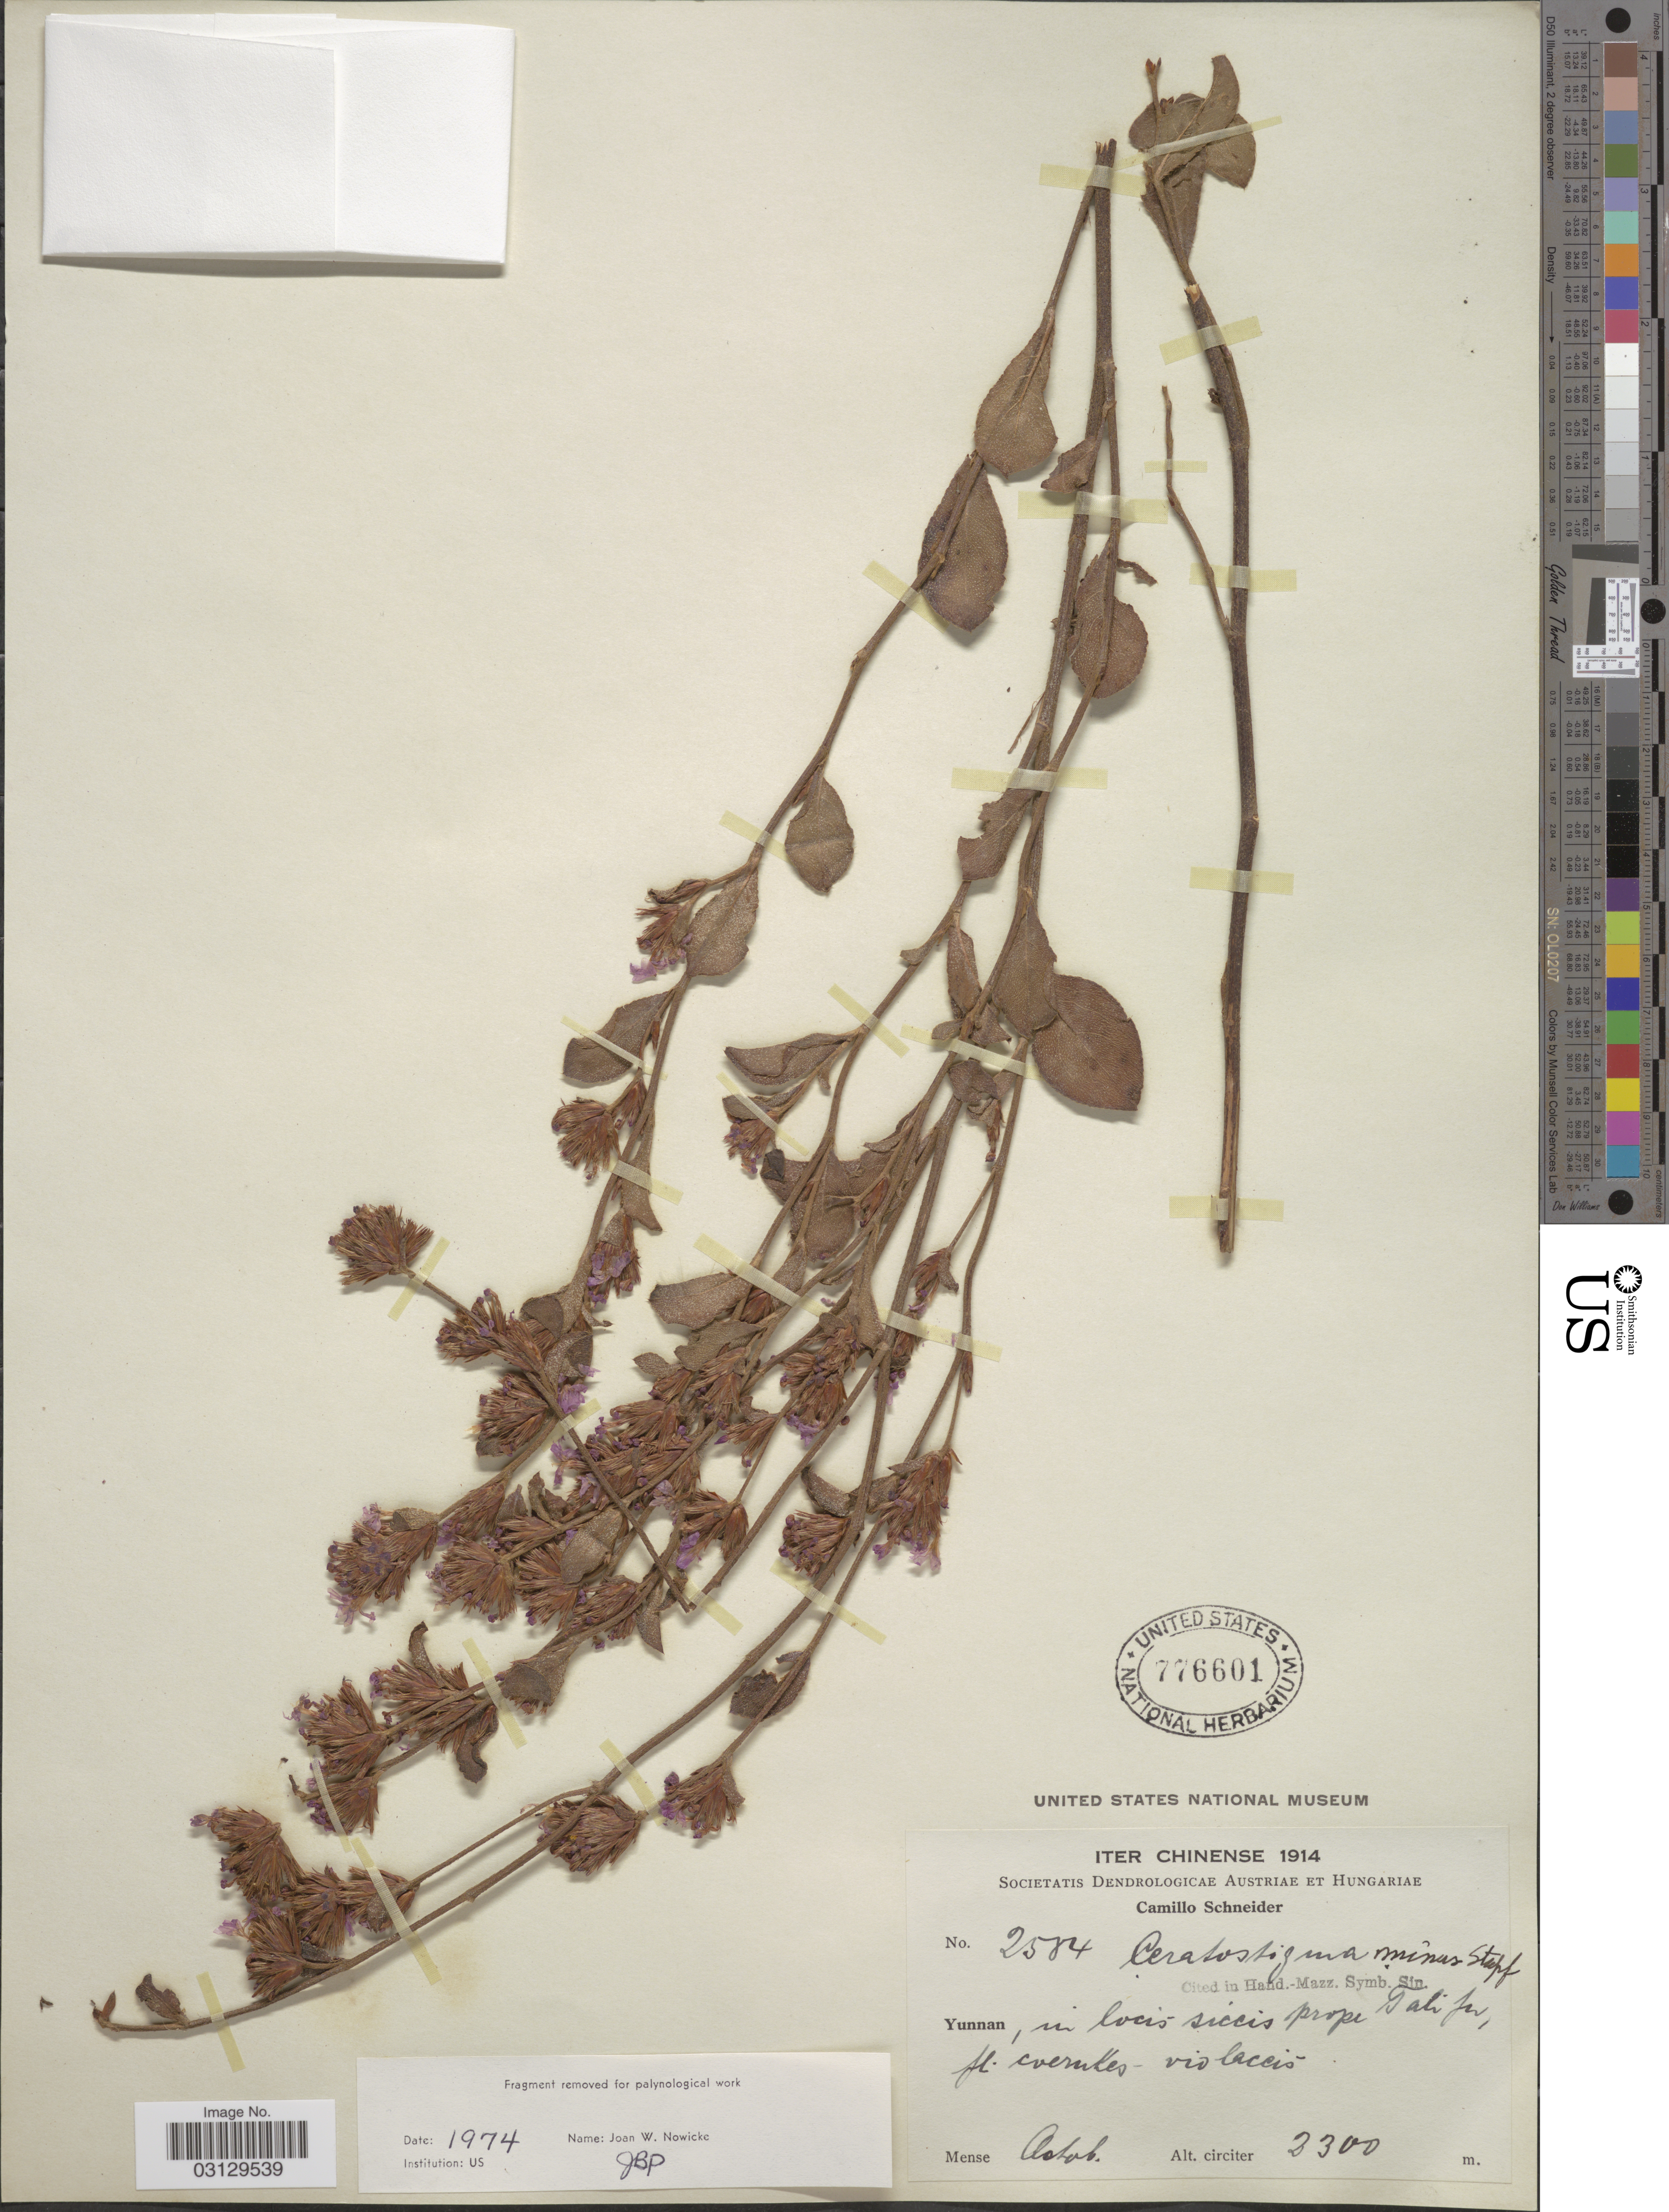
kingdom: Plantae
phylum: Tracheophyta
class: Magnoliopsida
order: Caryophyllales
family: Plumbaginaceae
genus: Ceratostigma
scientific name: Ceratostigma minus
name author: Stapf ex Prain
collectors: C. K. Schneider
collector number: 2584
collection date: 1914-10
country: China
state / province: Yunnan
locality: In locis siccis prope Tali fu.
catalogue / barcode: US 776601